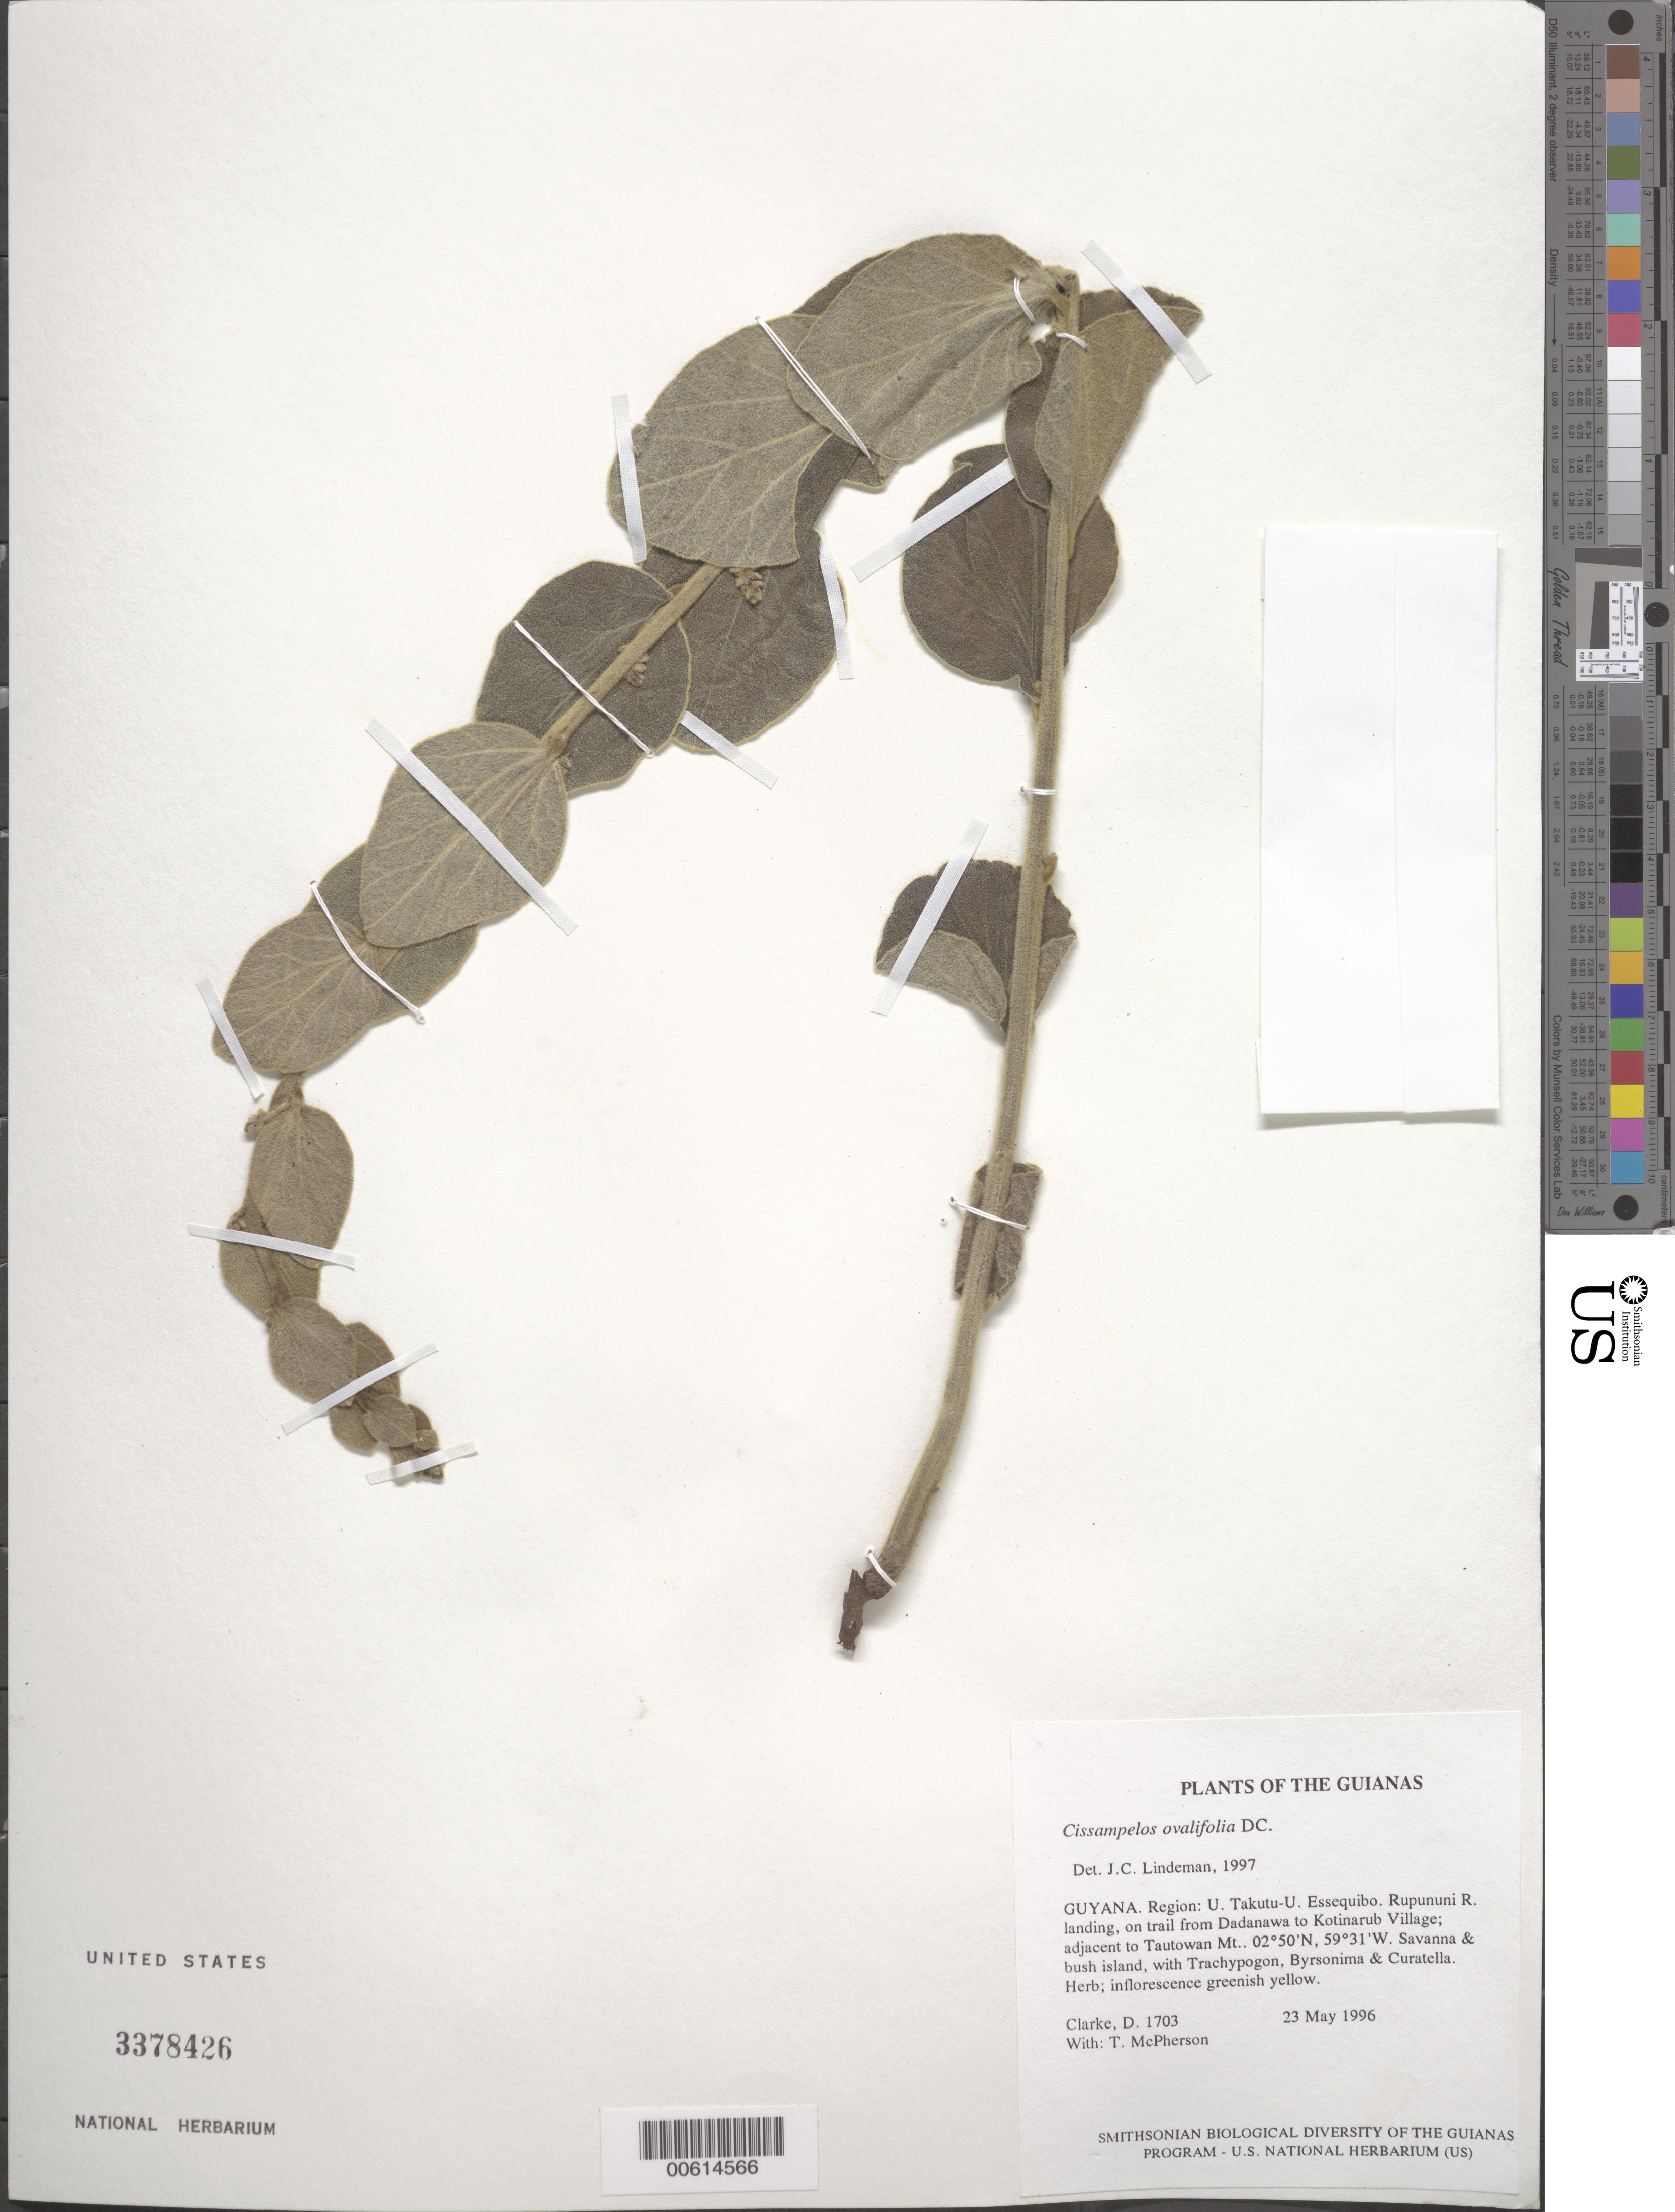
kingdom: Plantae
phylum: Tracheophyta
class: Magnoliopsida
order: Ranunculales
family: Menispermaceae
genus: Cissampelos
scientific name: Cissampelos ovalifolia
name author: DC.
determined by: Lindeman, J. C.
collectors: H. D. Clarke & T. McPherson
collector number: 1703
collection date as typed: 23 May 1996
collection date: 1996-05-23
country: Guyana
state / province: U. Takutu-U. Essequibo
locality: Rupununi R. landing, on trail from Dadanawa to Kotinarub Village; adjacent to Tautowan Mt.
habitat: Savanna & bush island, with Trachypogon, Byrsonima & Curatella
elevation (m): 100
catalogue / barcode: US 3378426